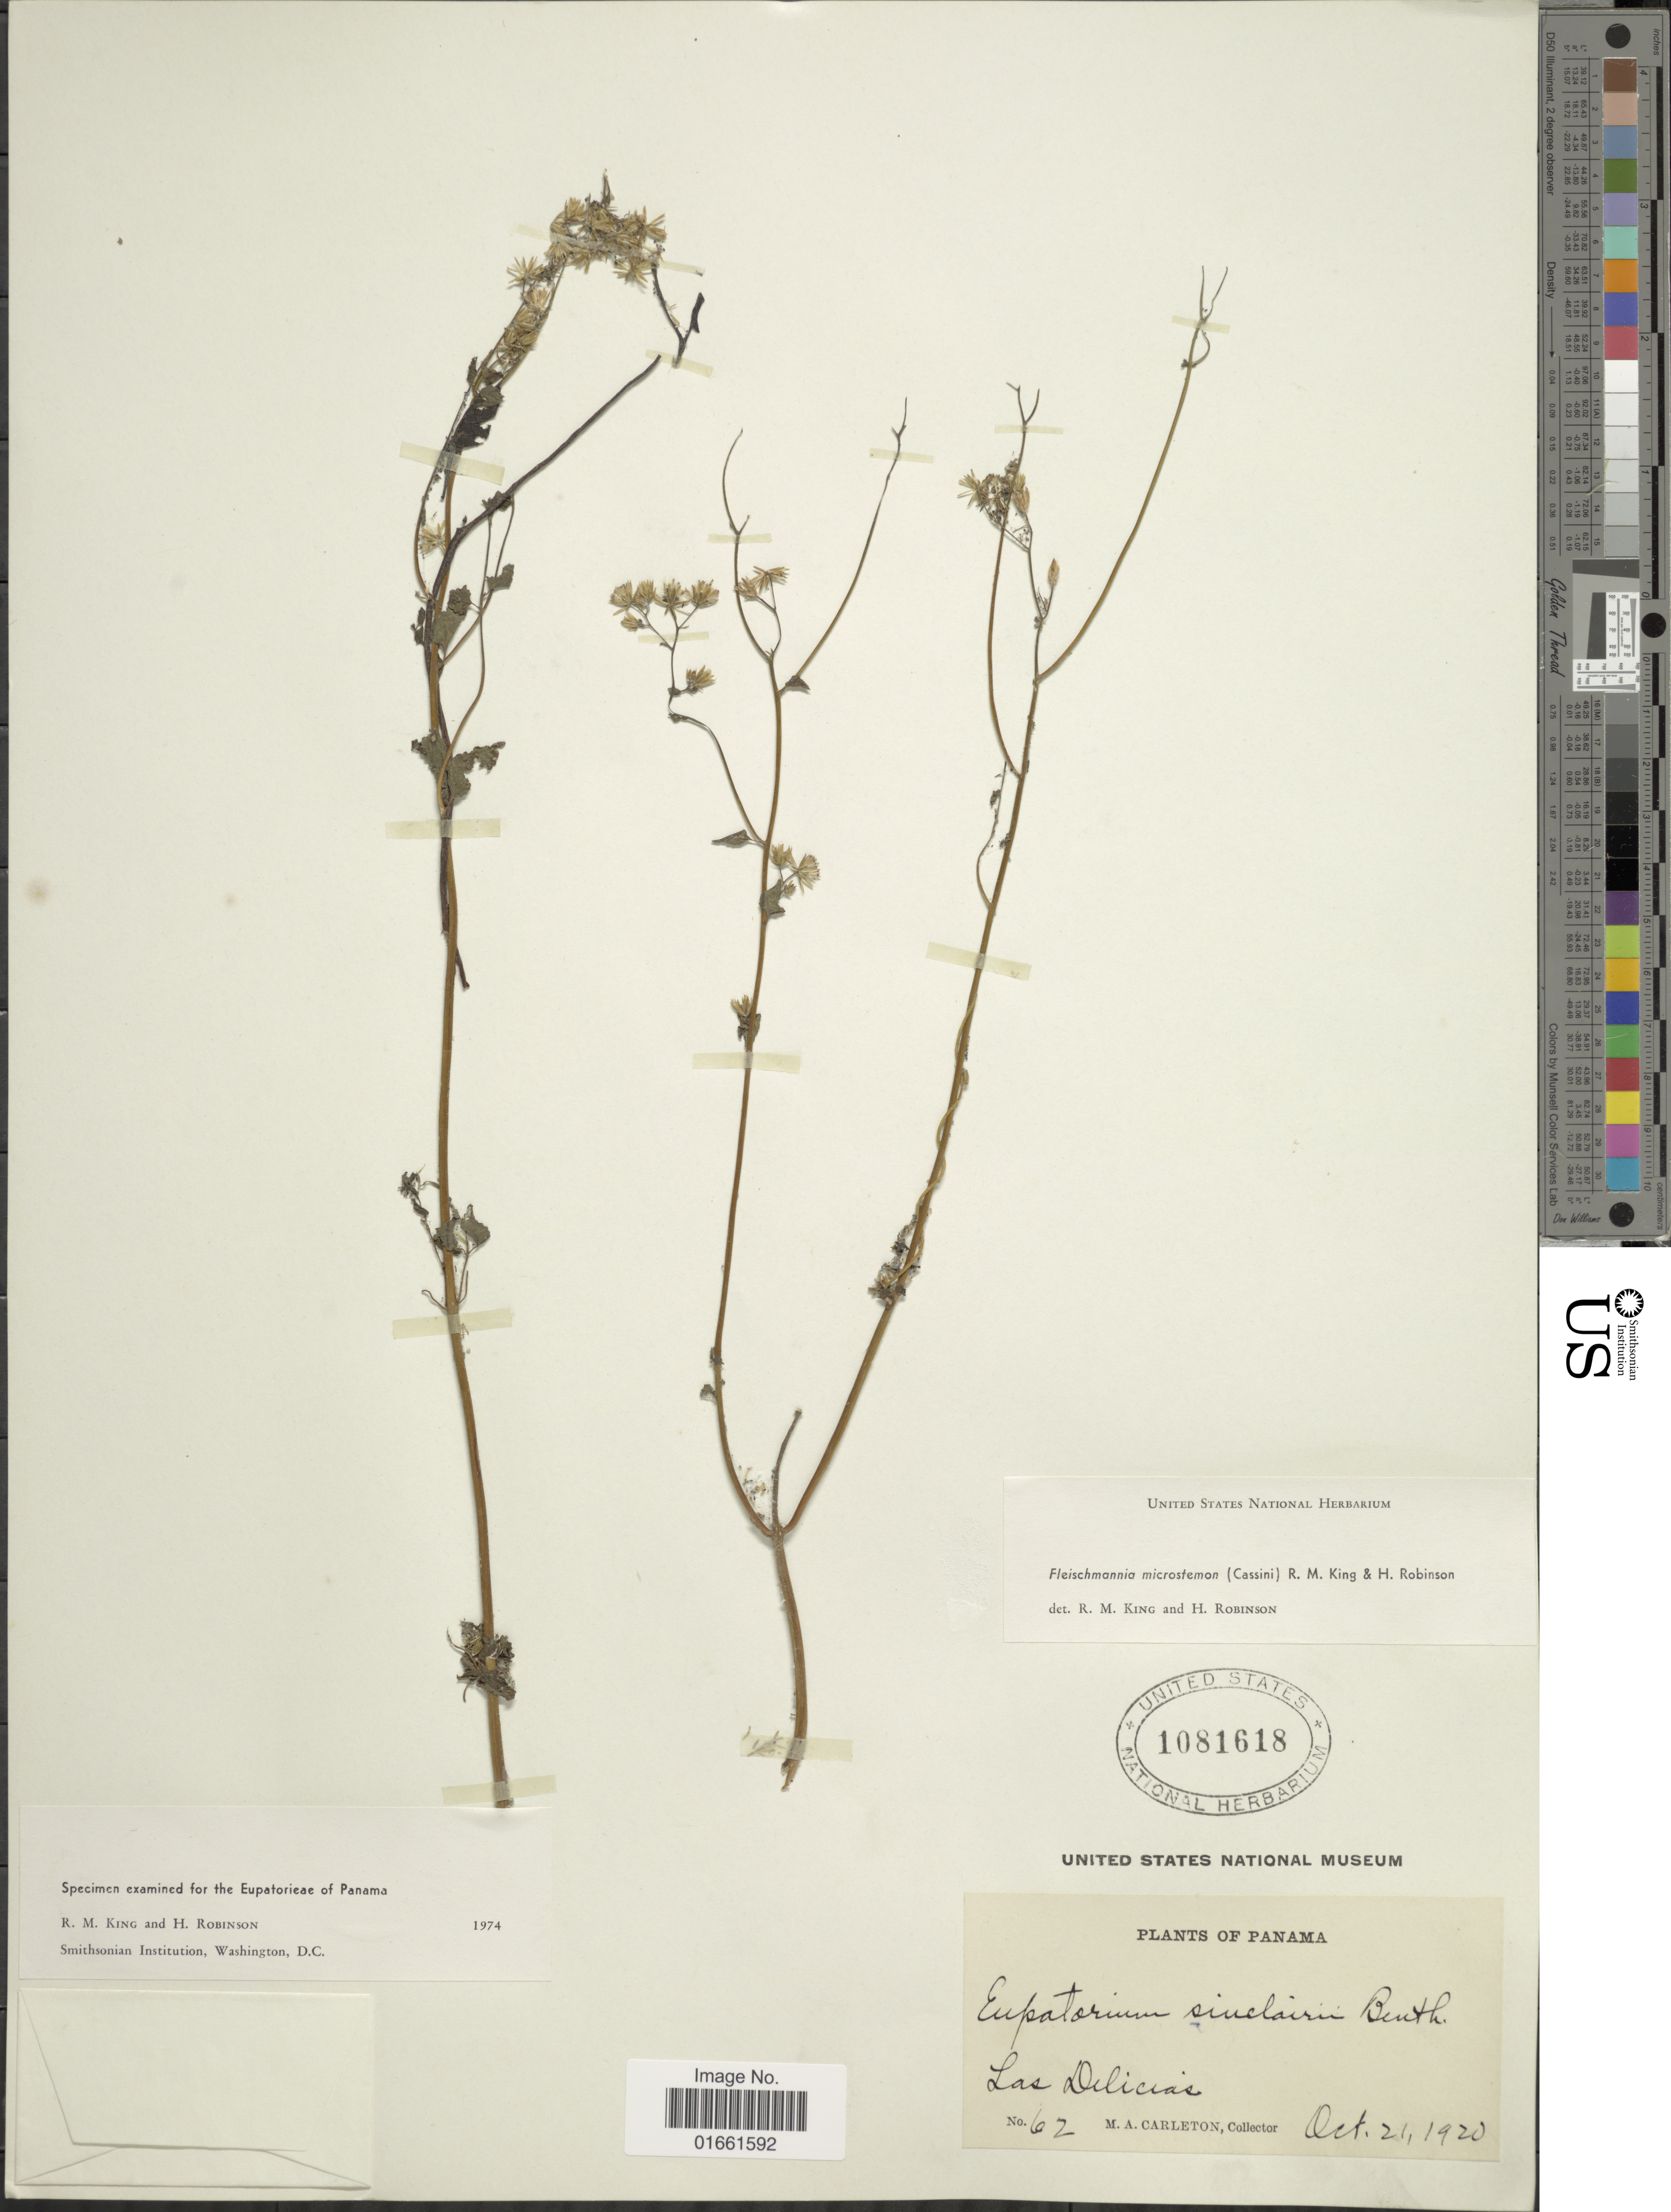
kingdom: Plantae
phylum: Tracheophyta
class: Magnoliopsida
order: Asterales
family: Asteraceae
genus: Fleischmannia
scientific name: Fleischmannia microstemon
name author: (Cass.) R.M. King & H. Rob.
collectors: M. A. Carleton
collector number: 62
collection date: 1920-10-21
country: Panama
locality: Las Delicias.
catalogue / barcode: US 1081618